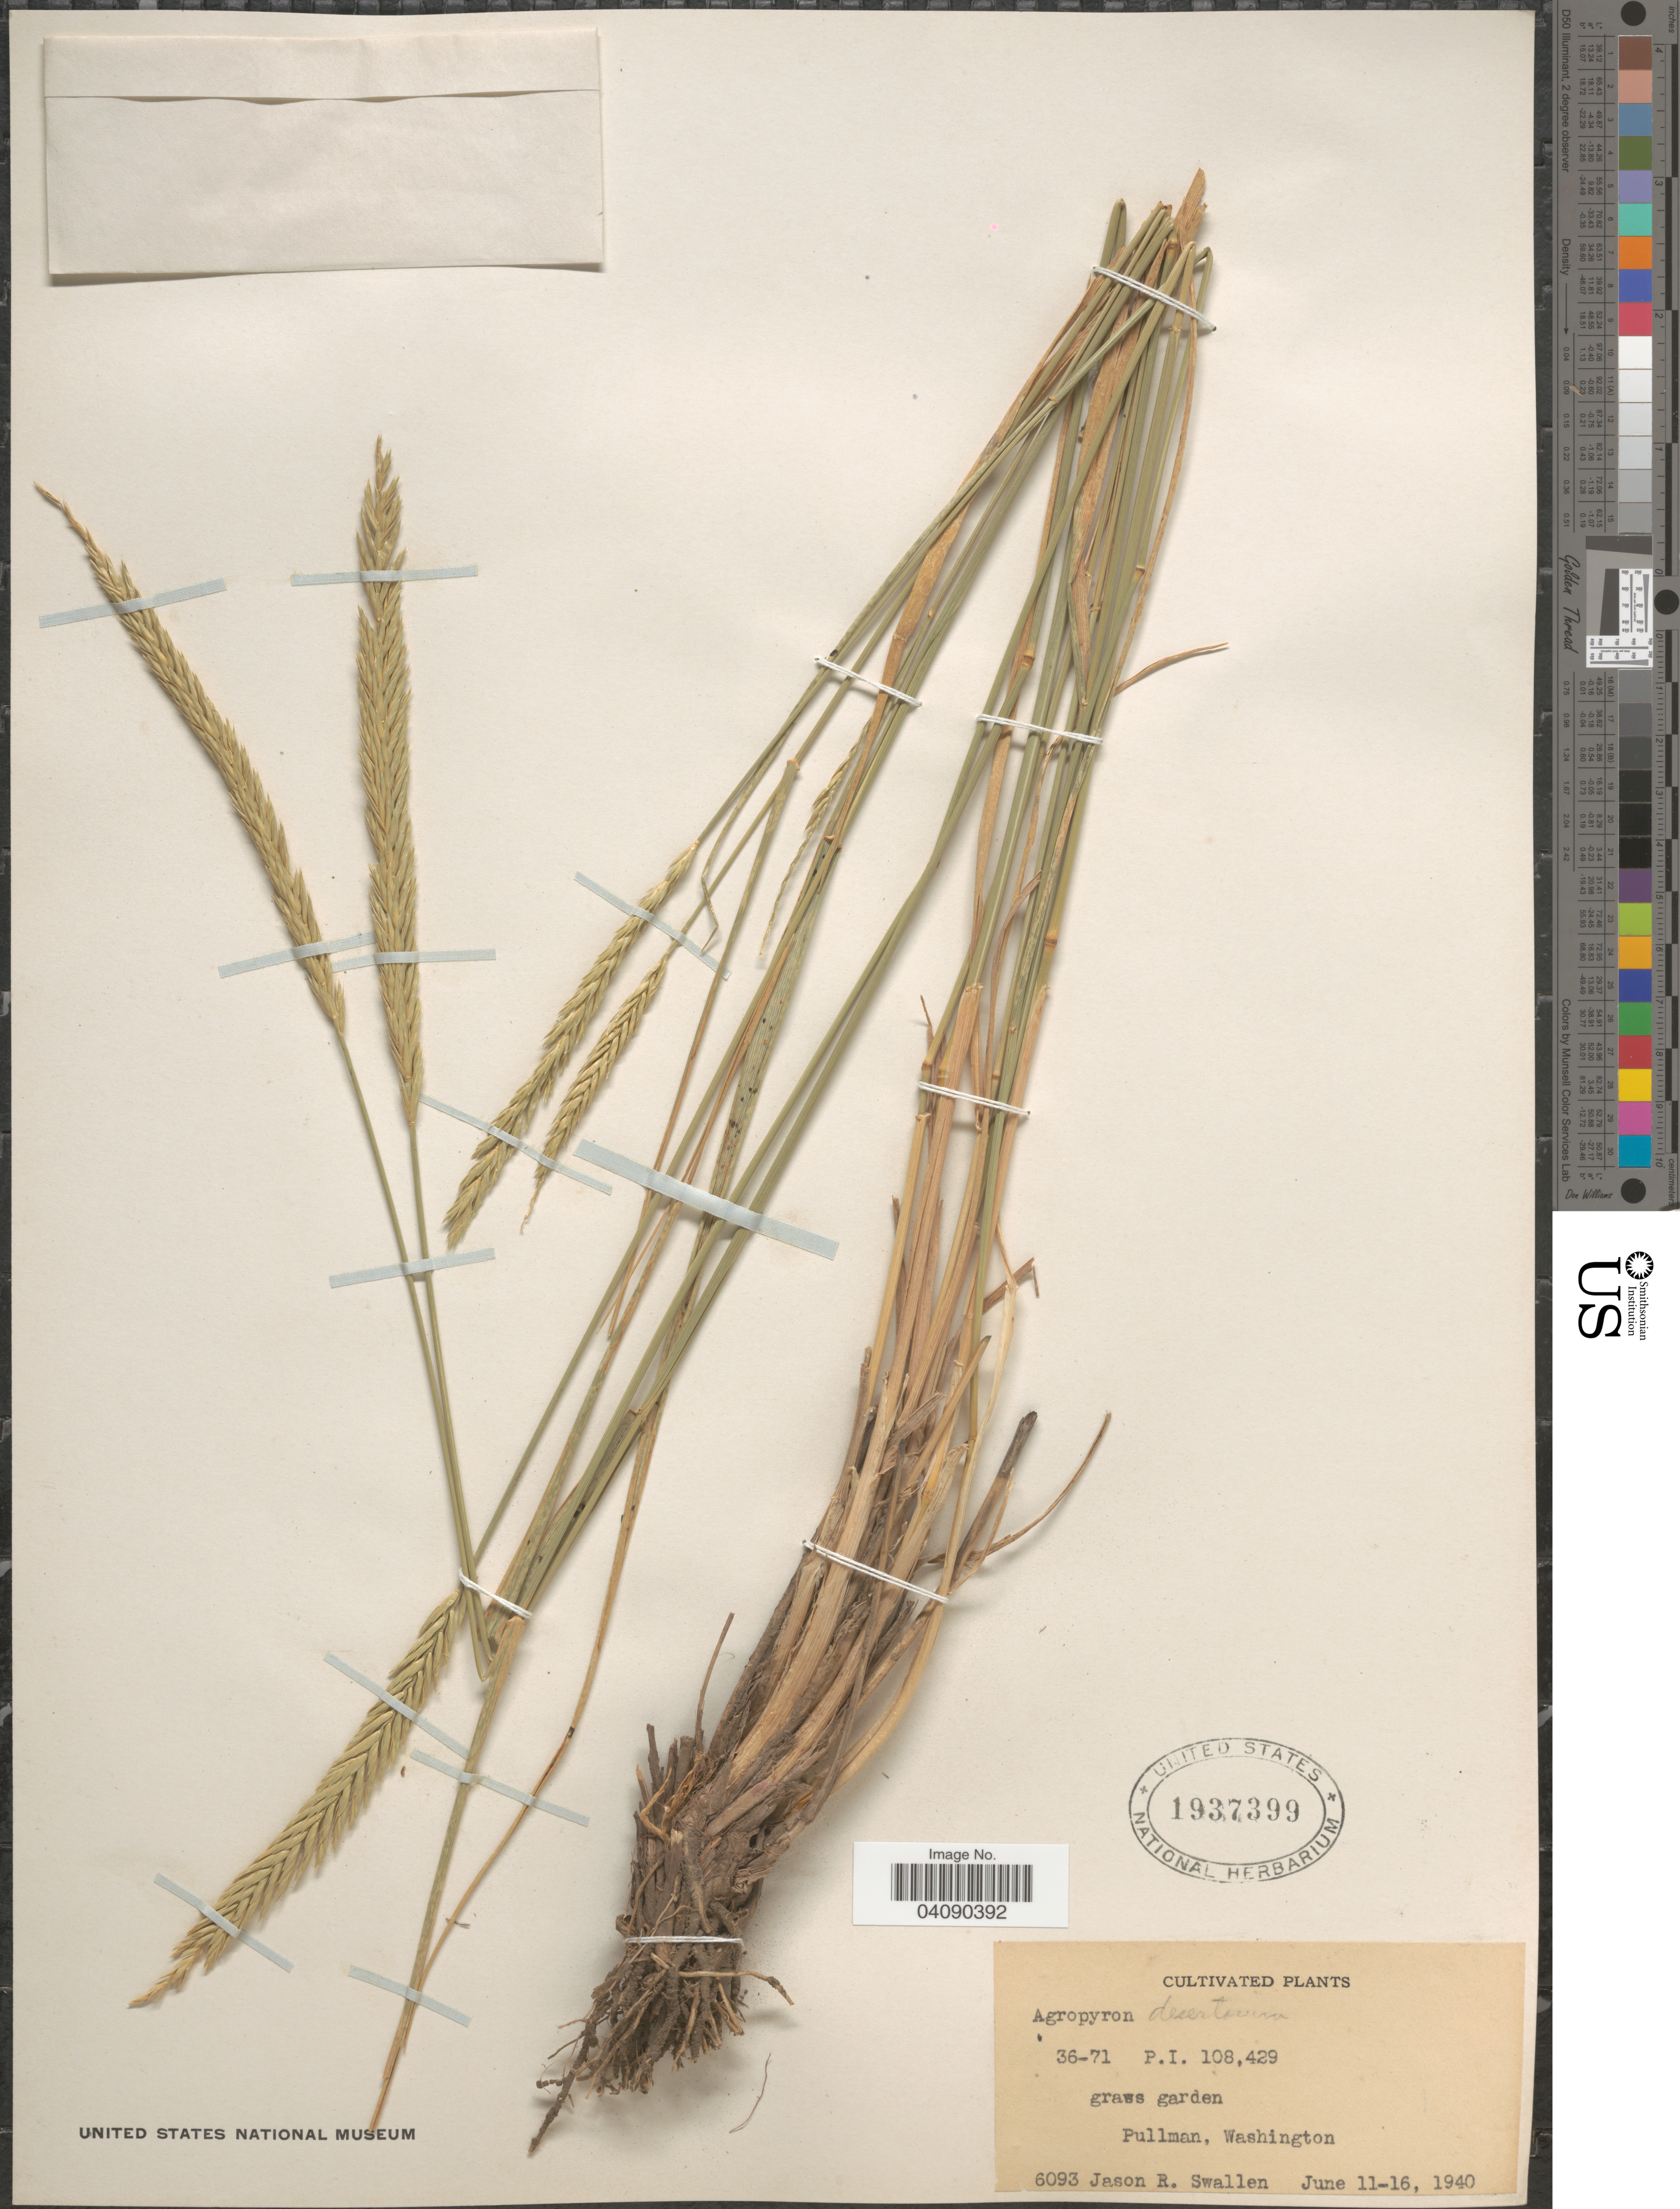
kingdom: Plantae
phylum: Tracheophyta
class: Liliopsida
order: Poales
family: Poaceae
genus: Agropyron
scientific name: Agropyron desertorum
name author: (Fisch. ex Link) Schult.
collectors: J. R. Swallen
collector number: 6093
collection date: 1940-06-11/1940-06-16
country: United States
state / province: Washington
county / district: Whitman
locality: Grass garden, Pullman.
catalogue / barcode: US 1937399